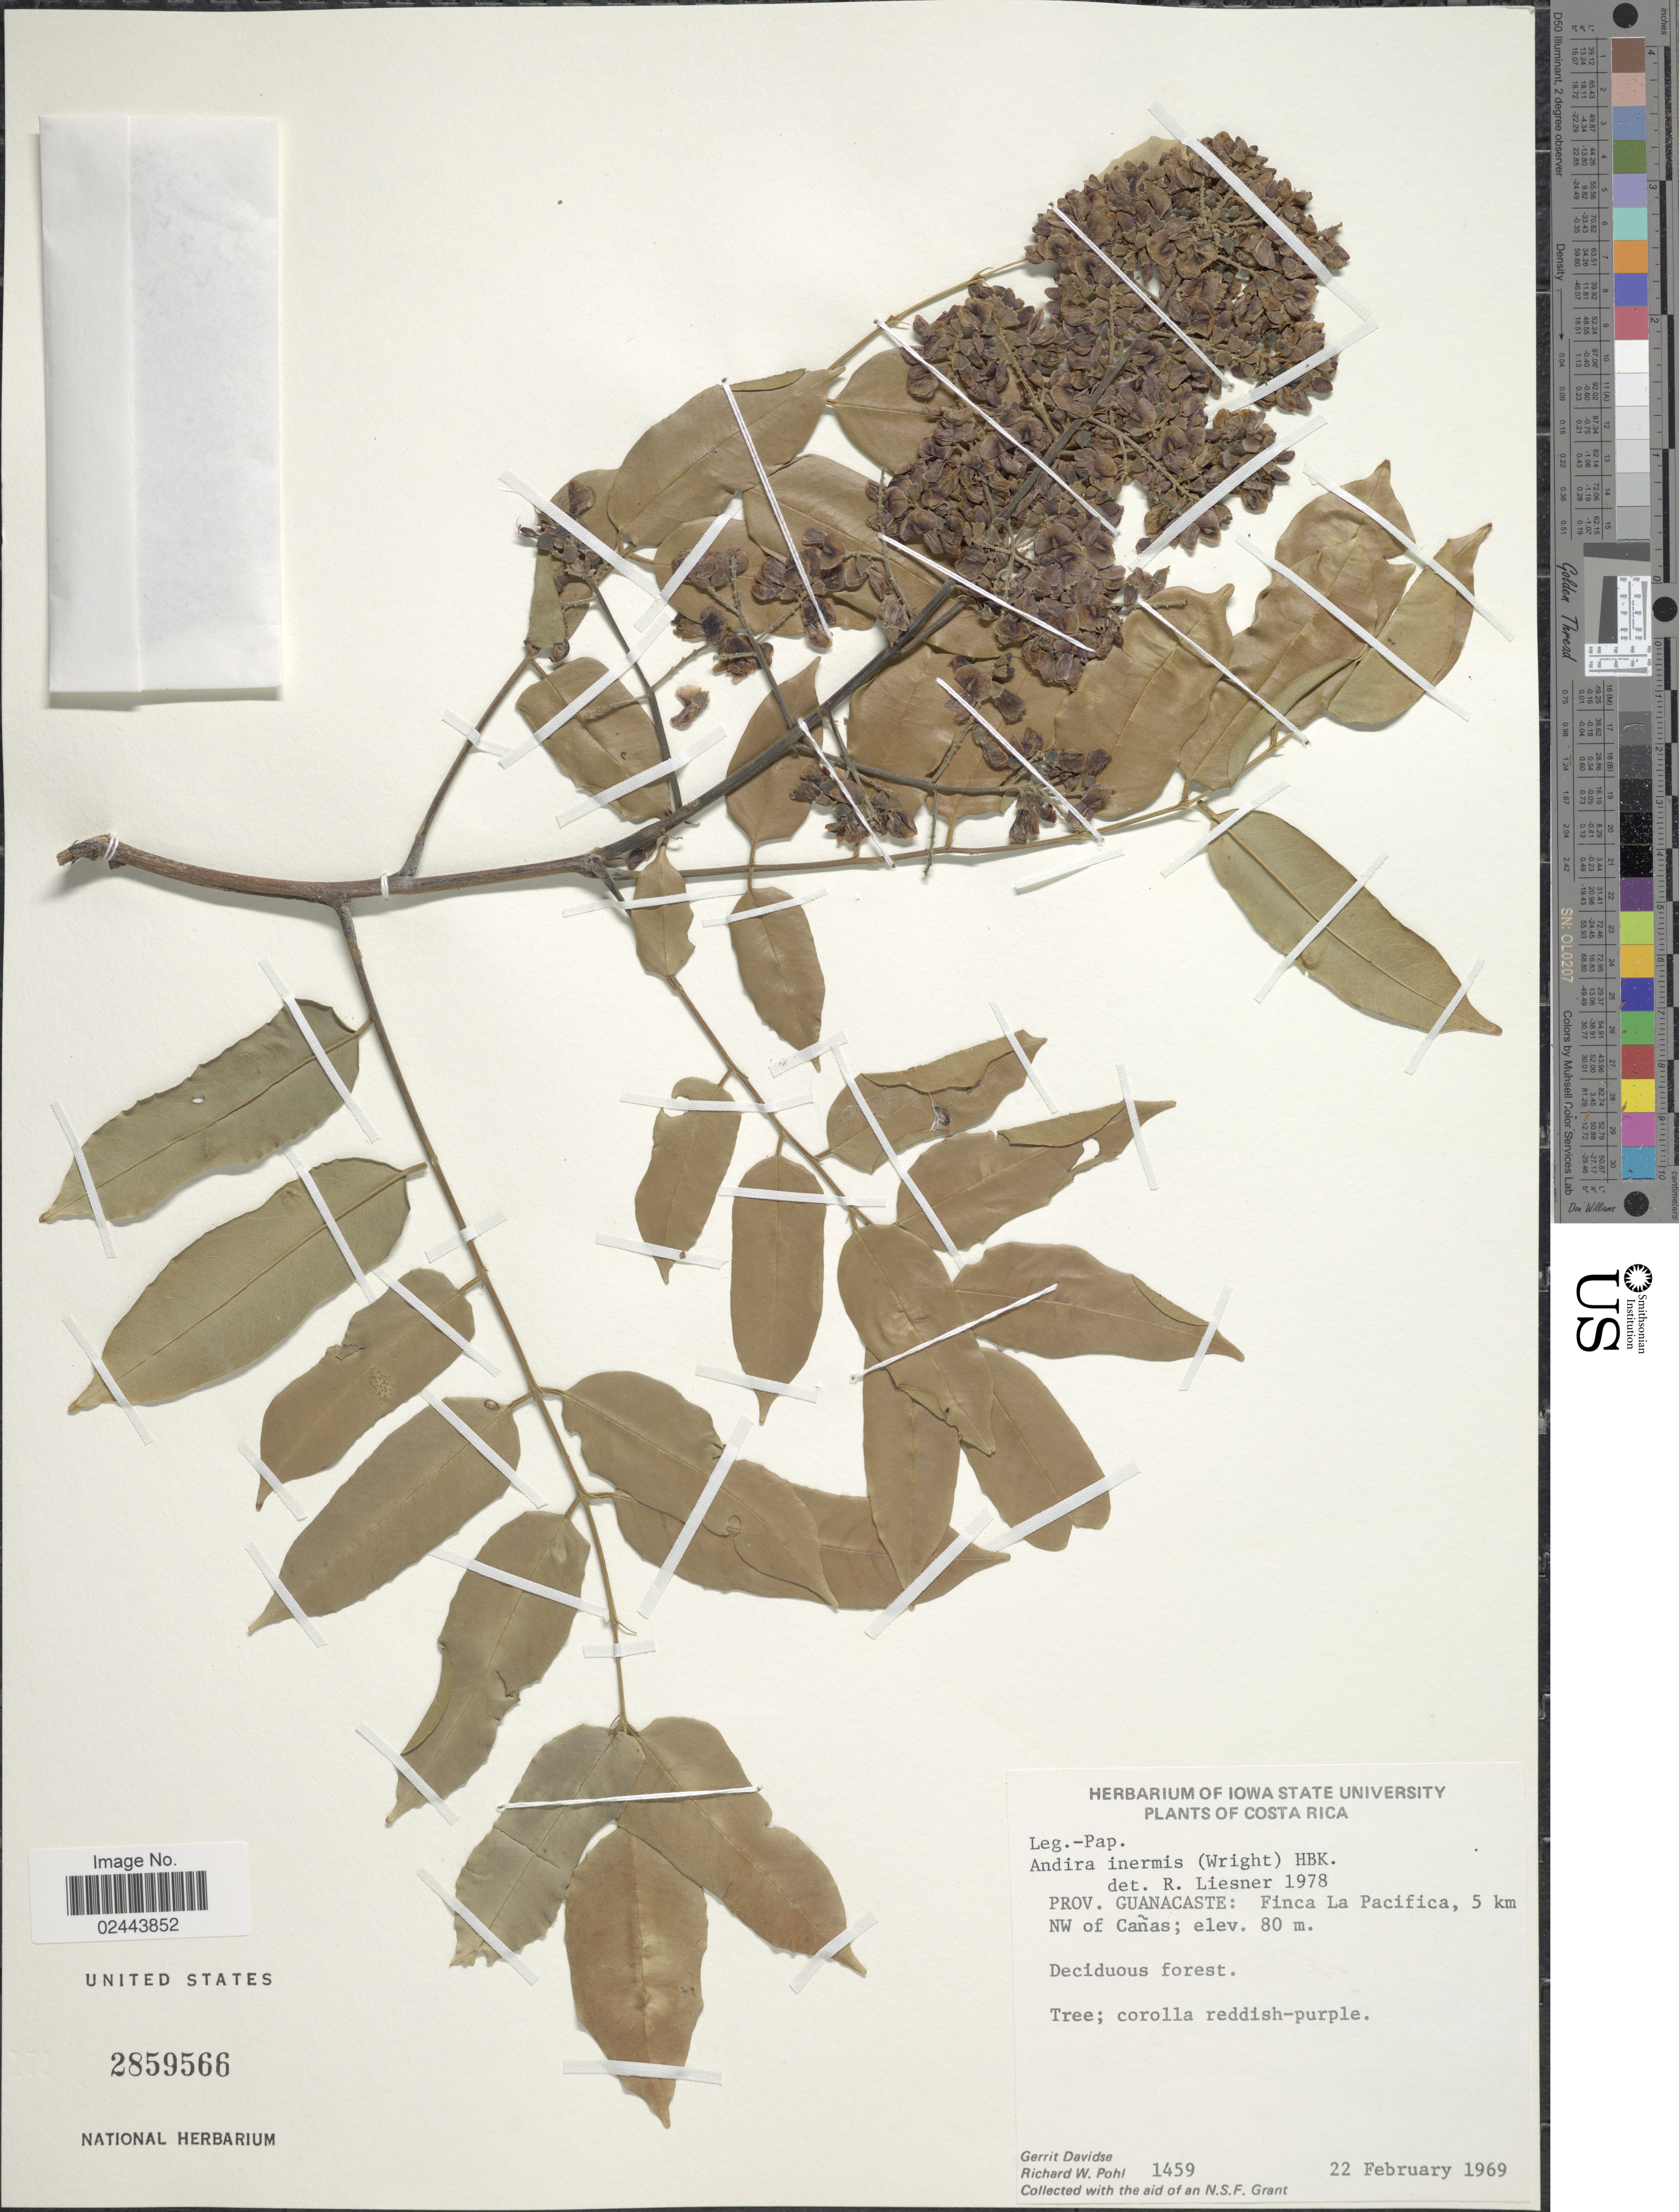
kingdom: Plantae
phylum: Tracheophyta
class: Magnoliopsida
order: Fabales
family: Fabaceae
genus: Andira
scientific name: Andira inermis subsp. inermis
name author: (W. Wright) Kunth ex DC.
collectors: G. Davidse & R. W. Pohl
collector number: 1459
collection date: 1969-02-22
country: Costa Rica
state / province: Guanacaste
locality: Finca La Pacifica, 5 km NW of Canas.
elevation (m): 80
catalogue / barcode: US 2859566